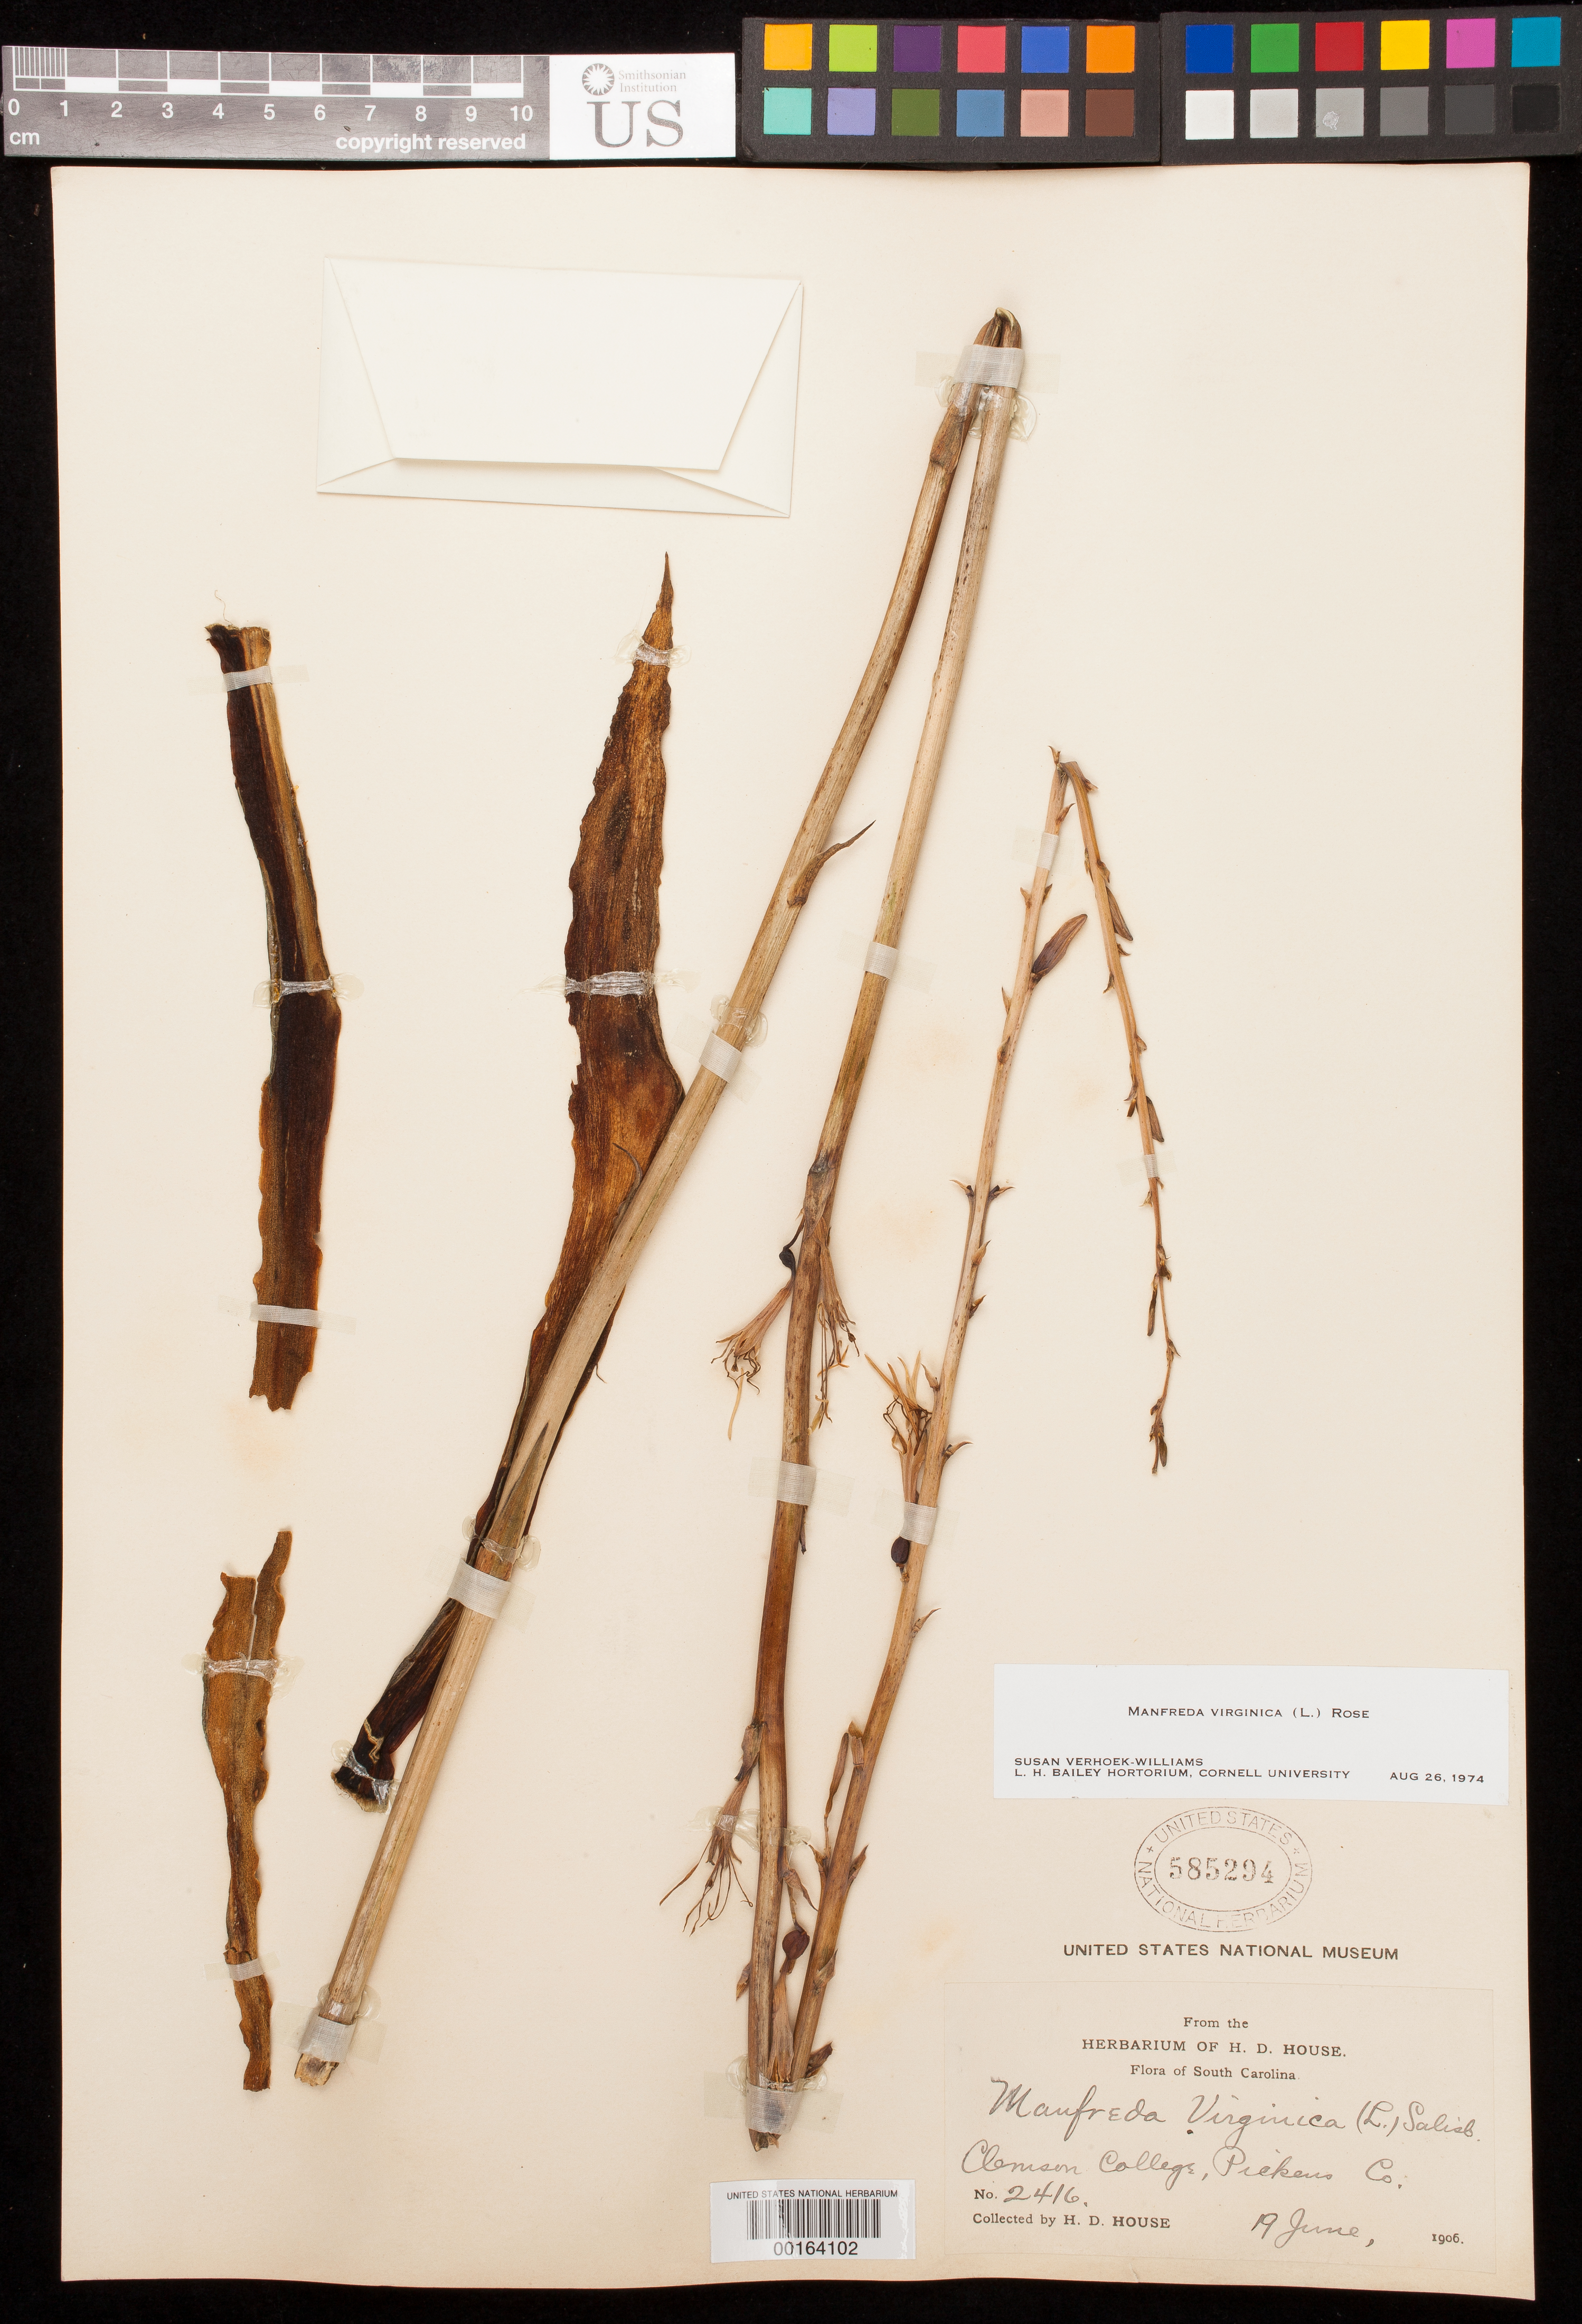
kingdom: Plantae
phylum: Tracheophyta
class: Liliopsida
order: Asparagales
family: Asparagaceae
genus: Manfreda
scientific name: Manfreda virginica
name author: (L.) Salisb. ex Rose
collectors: H. D. House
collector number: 2416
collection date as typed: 19 Jun 1906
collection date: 1906-06-19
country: United States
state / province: South Carolina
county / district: Pickens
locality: Clemson college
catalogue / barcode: US 585294